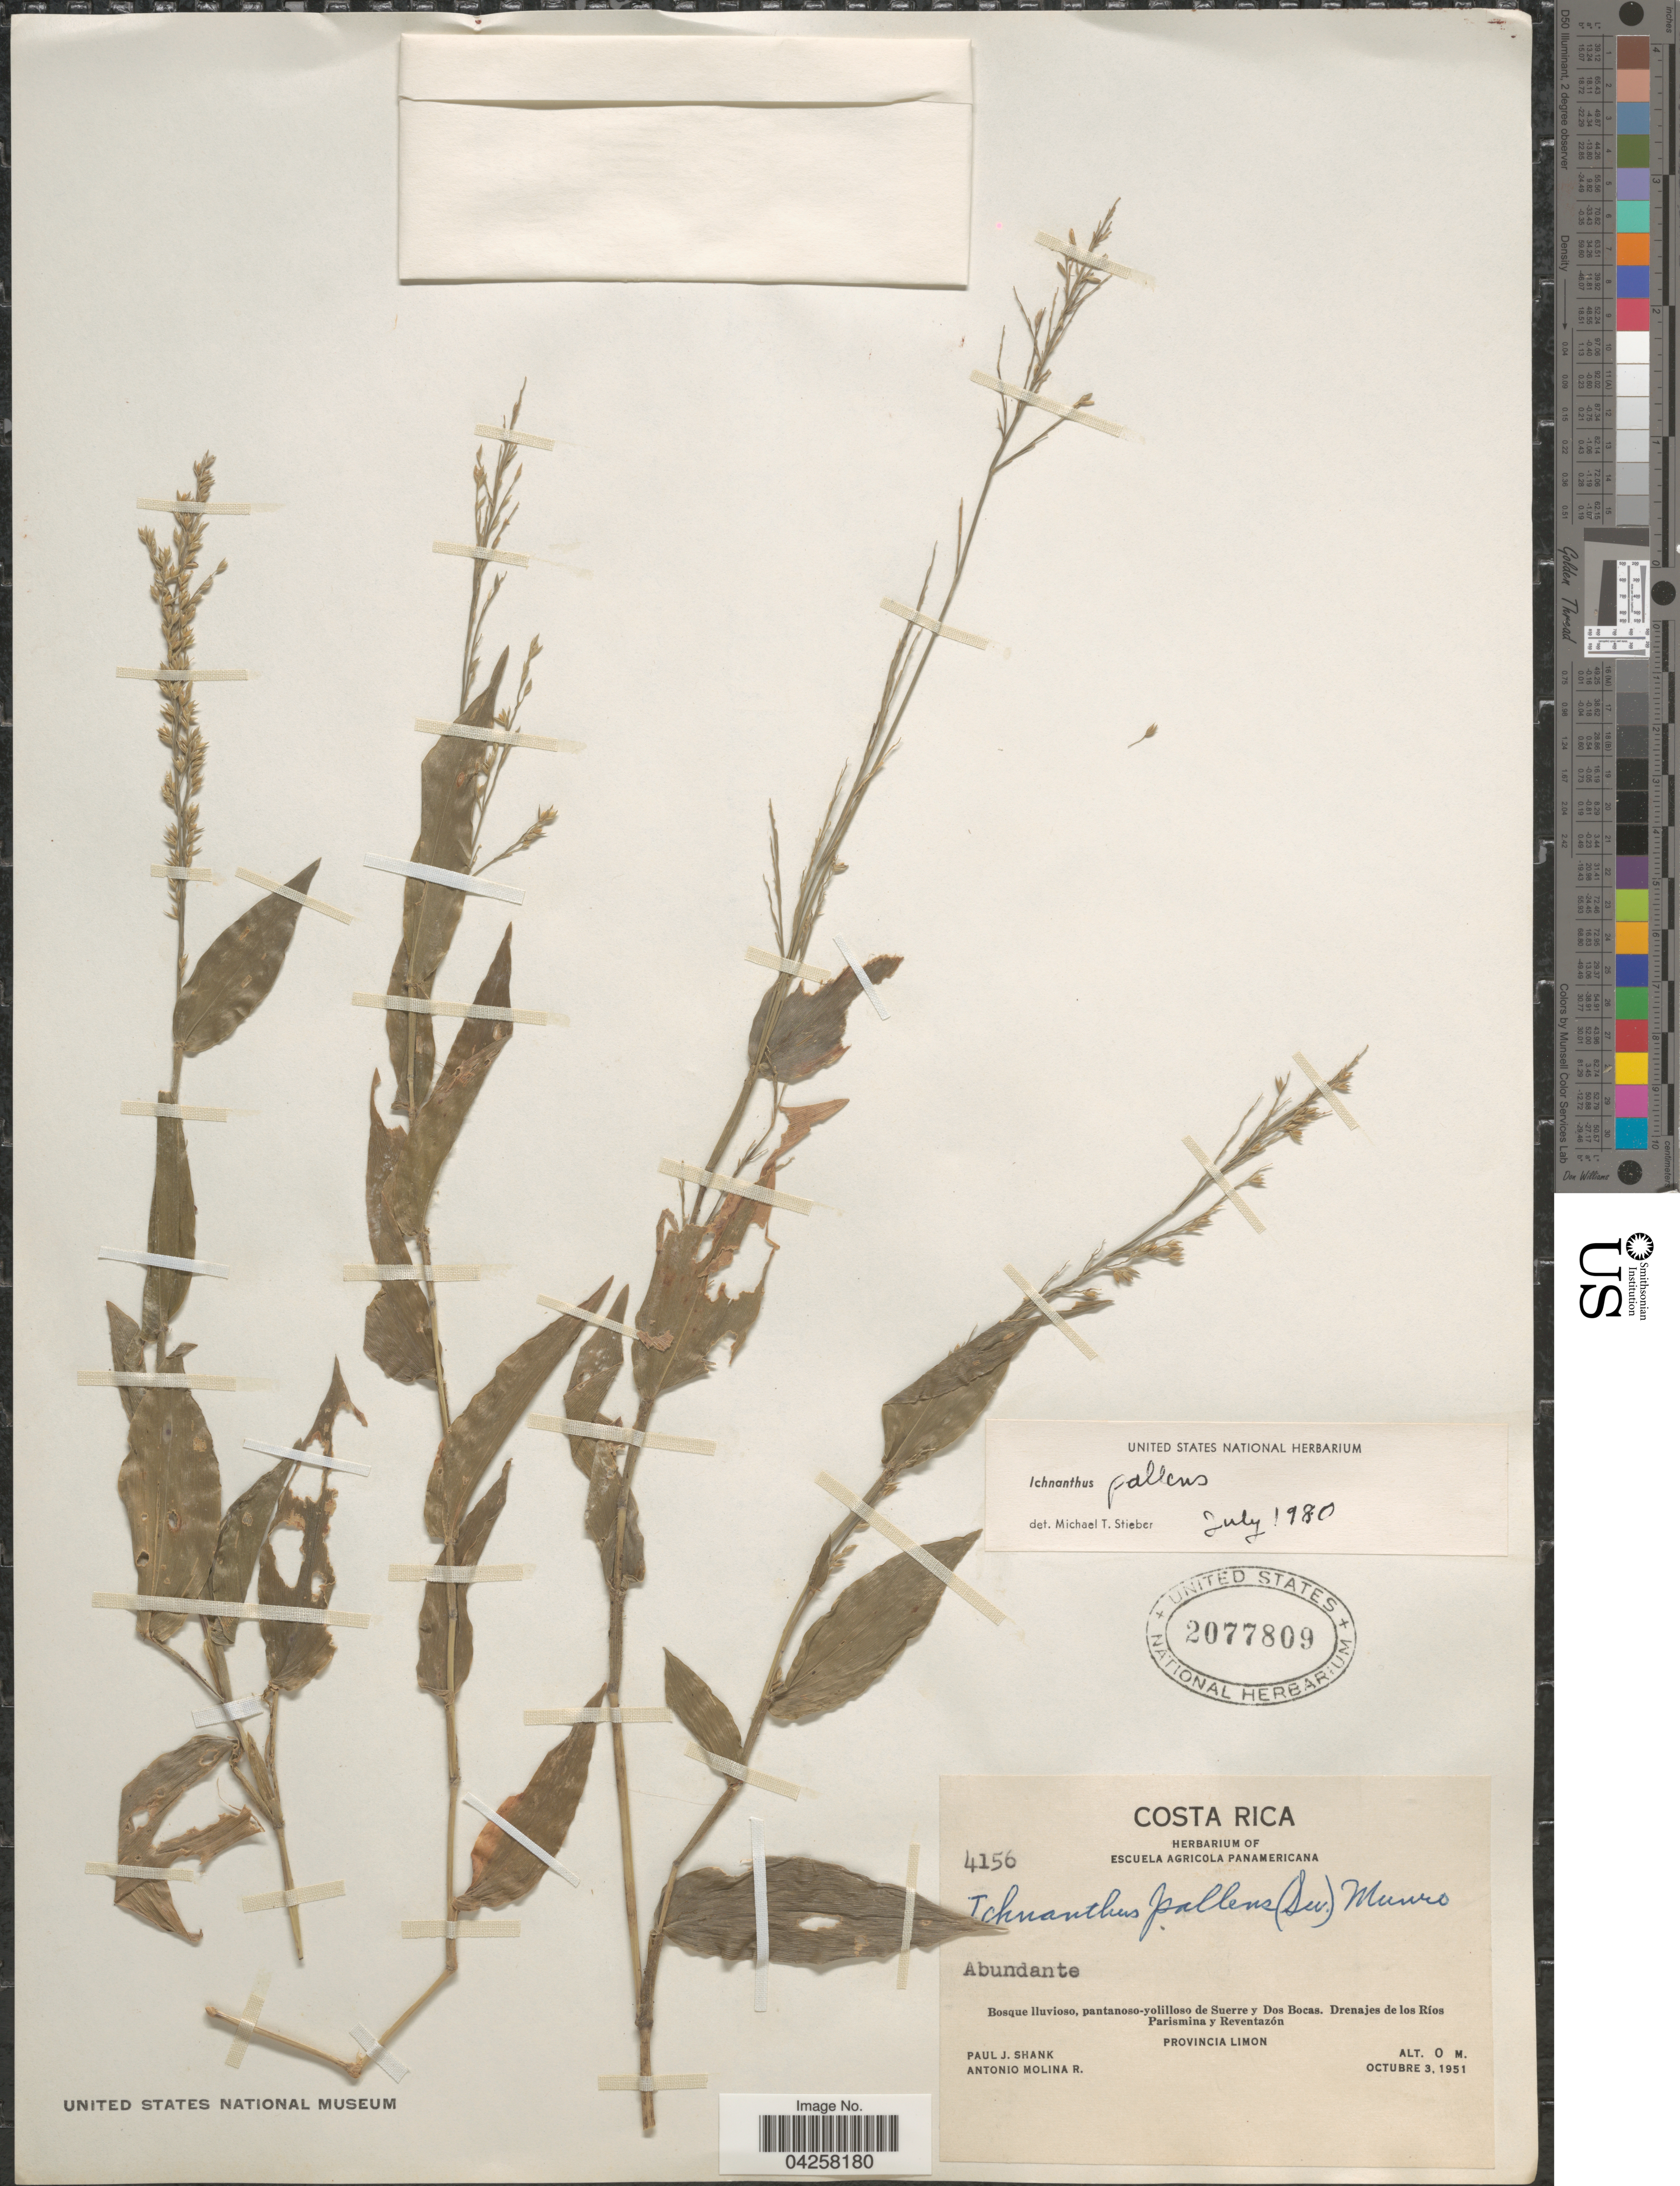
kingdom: Plantae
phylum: Tracheophyta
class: Liliopsida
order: Poales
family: Poaceae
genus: Ichnanthus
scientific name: Ichnanthus pallens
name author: (Sw.) Munro ex Benth.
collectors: P. J. Shank & A. Molina R.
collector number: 4156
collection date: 1951-10-03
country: Costa Rica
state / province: Limón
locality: Bosque Iluvioso, pantanoso-yolilloso de Suerre y Dos Bocas. Drenajes de los Ríos Parismina y Reventazón.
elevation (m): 0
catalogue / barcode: US 2077809